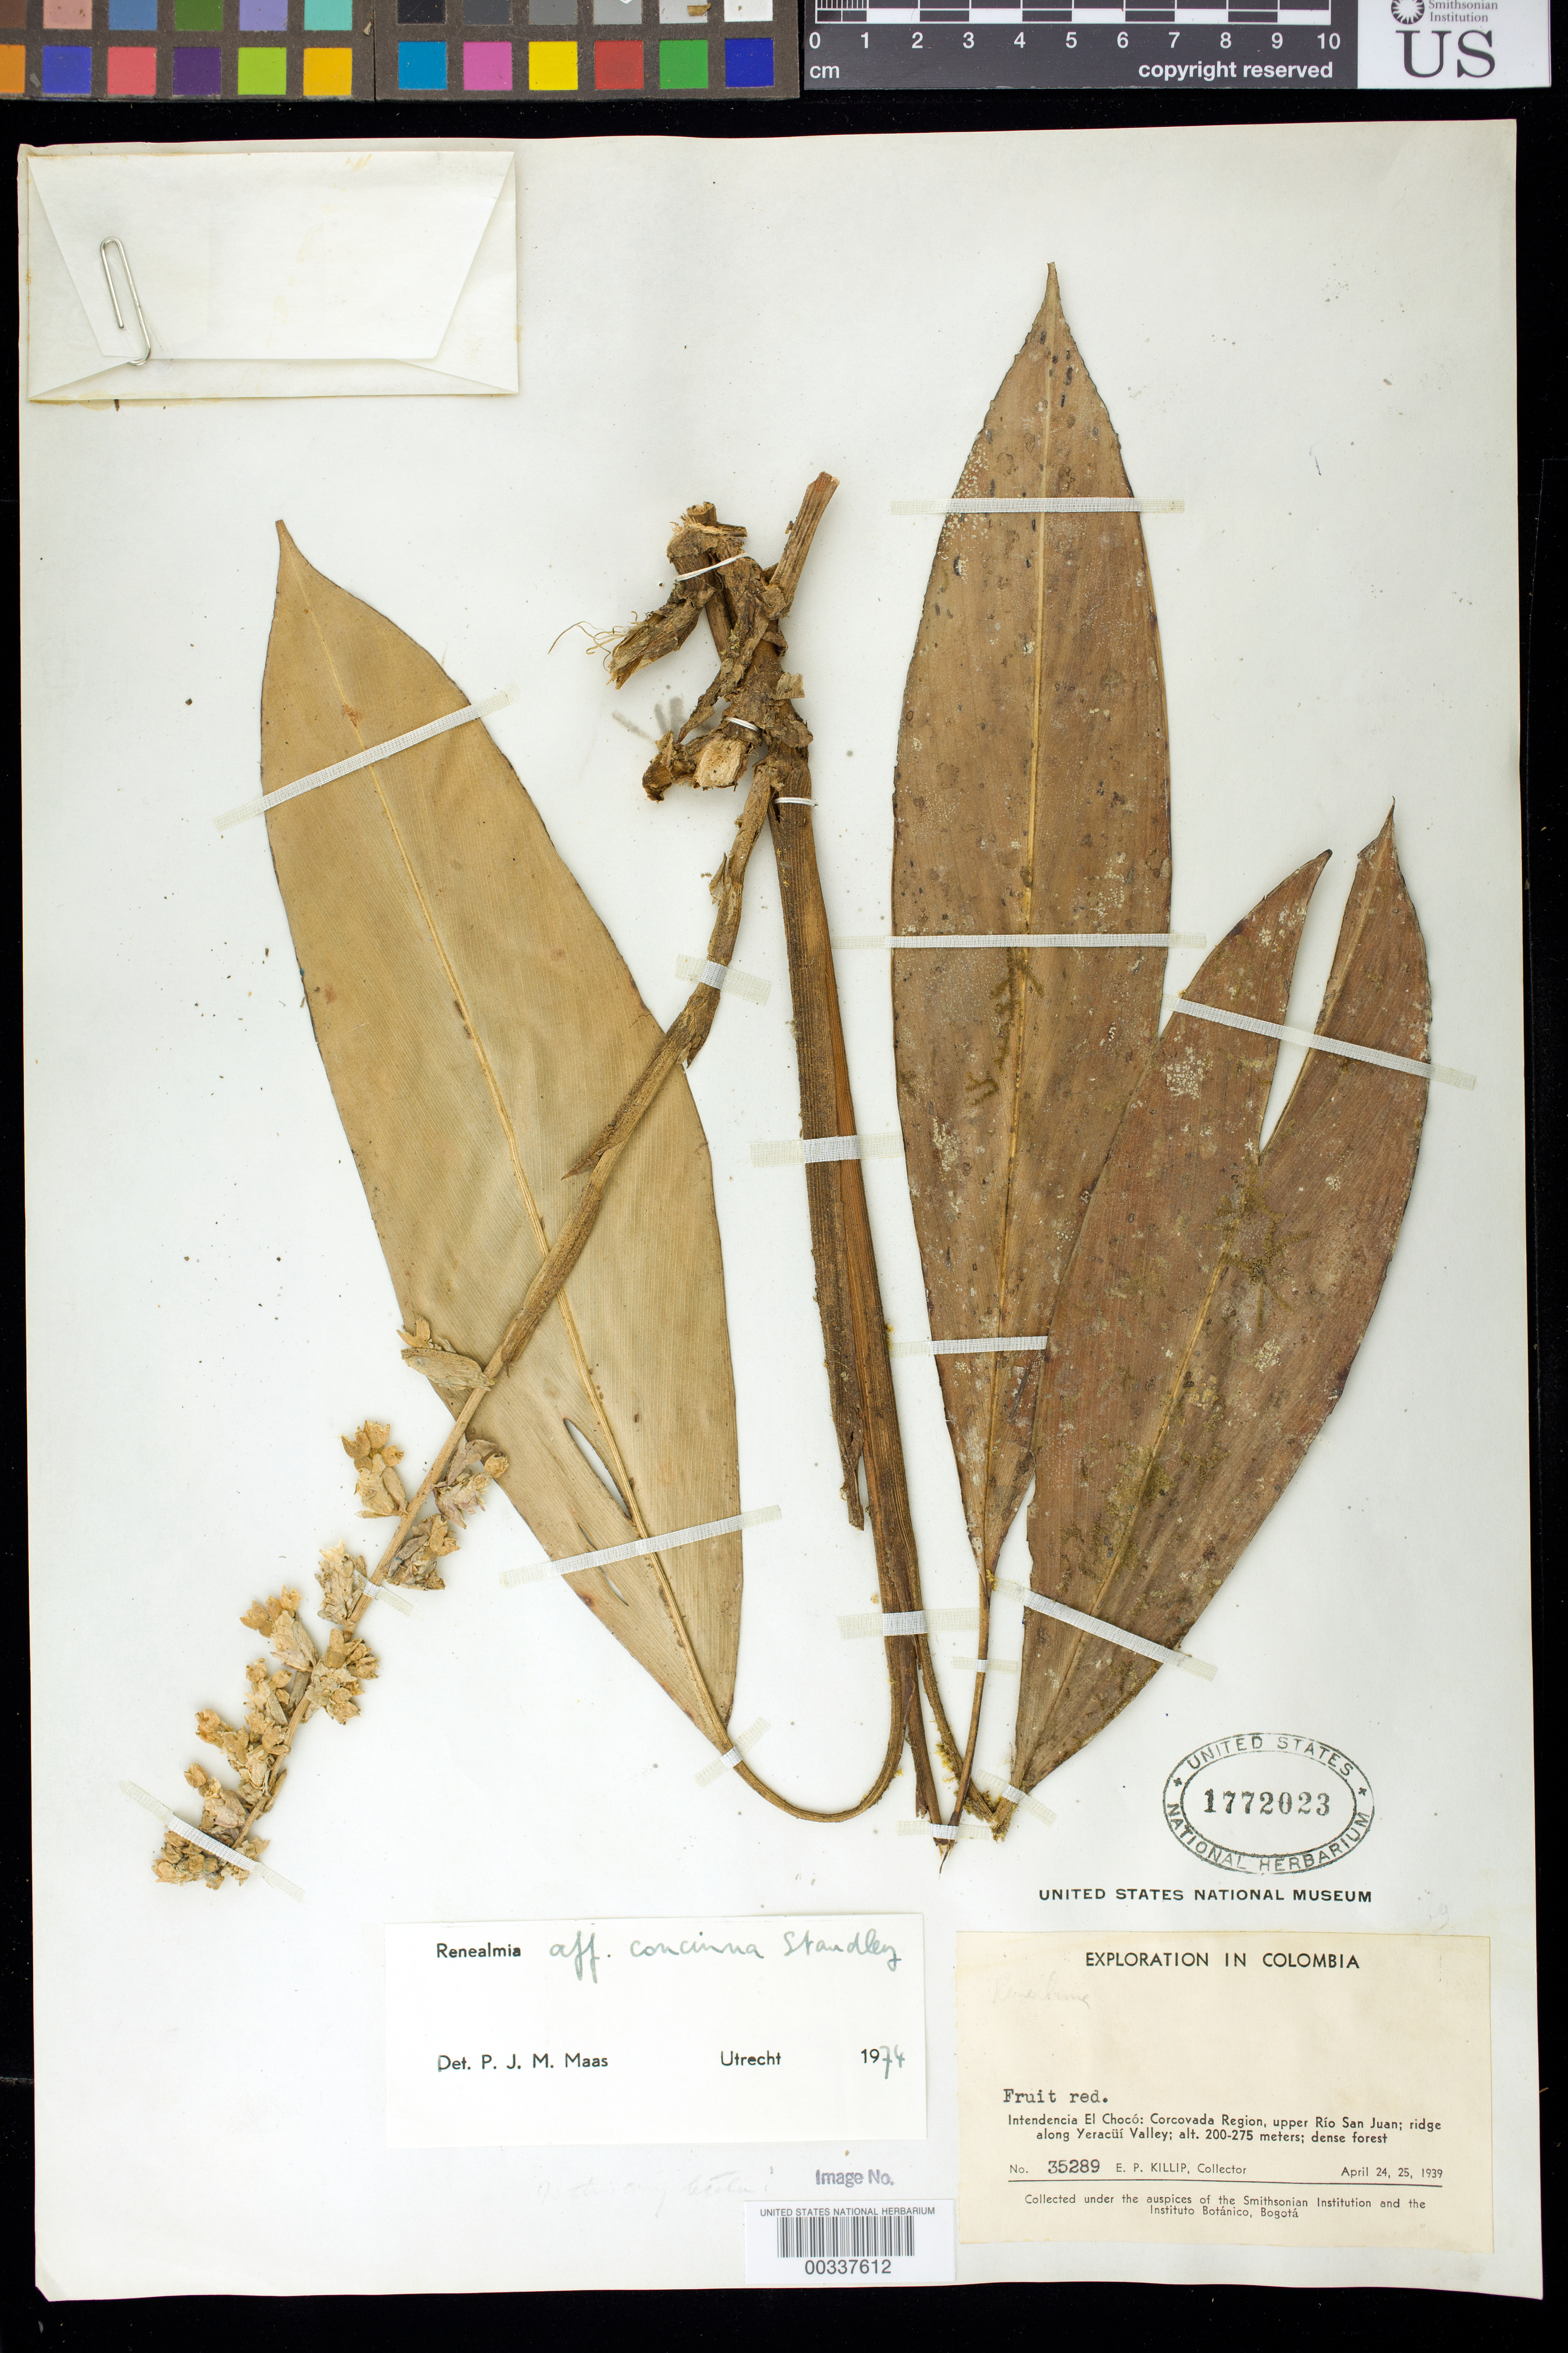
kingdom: Plantae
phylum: Tracheophyta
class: Liliopsida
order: Zingiberales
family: Zingiberaceae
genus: Renealmia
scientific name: Renealmia concinna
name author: Standl.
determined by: Maas, Paul J. M.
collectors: E. P. Killip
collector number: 35289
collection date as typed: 24 Apr 1939 and 25 Apr 1939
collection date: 1939-04-24,1939-04-25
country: Colombia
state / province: Chocó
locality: Corcovada region, upper Rio San Juan; ridge along Yeracui Valley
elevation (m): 200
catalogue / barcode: US 1772023